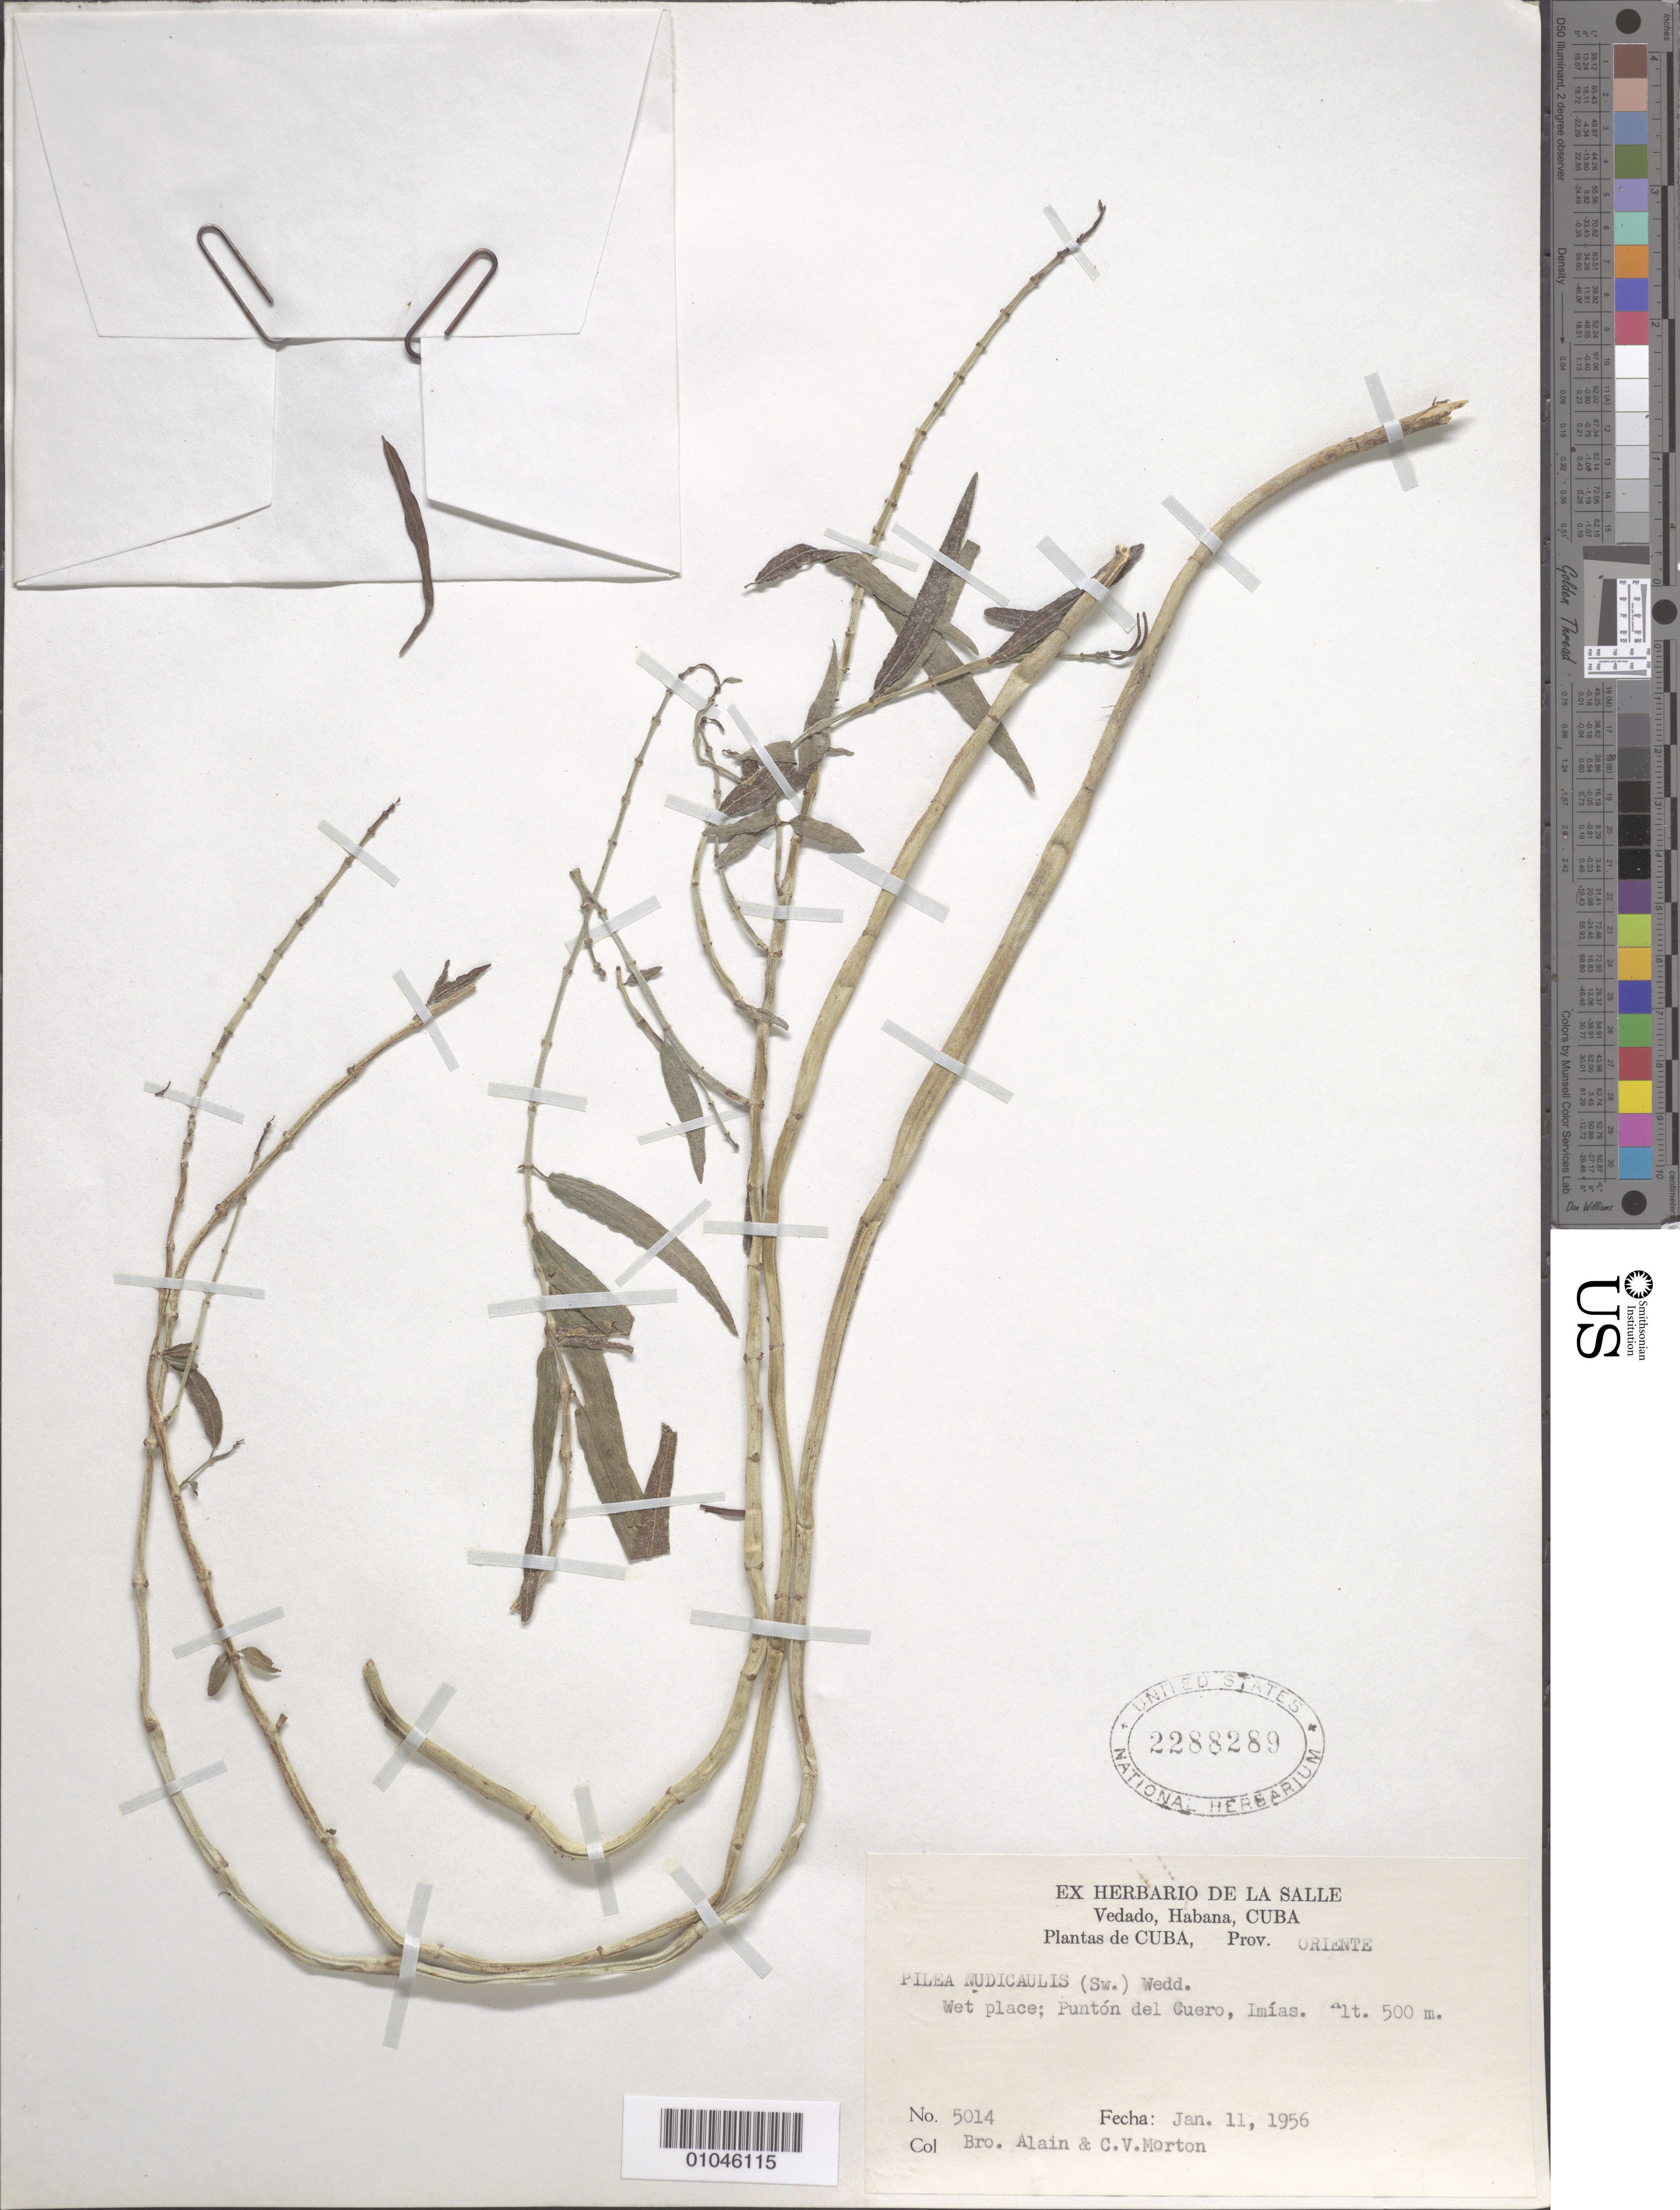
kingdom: Plantae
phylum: Tracheophyta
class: Magnoliopsida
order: Rosales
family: Urticaceae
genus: Pilea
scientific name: Pilea nudicaulis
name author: (Sw.) Wedd.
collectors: A. H. Liogier & C. V. Morton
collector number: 5014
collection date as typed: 11 Jan 1956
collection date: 1956-01-11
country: Cuba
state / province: Guantanamo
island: Cuba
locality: Wet place; Punton del Guero, Imias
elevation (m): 500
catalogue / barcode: US 2288289